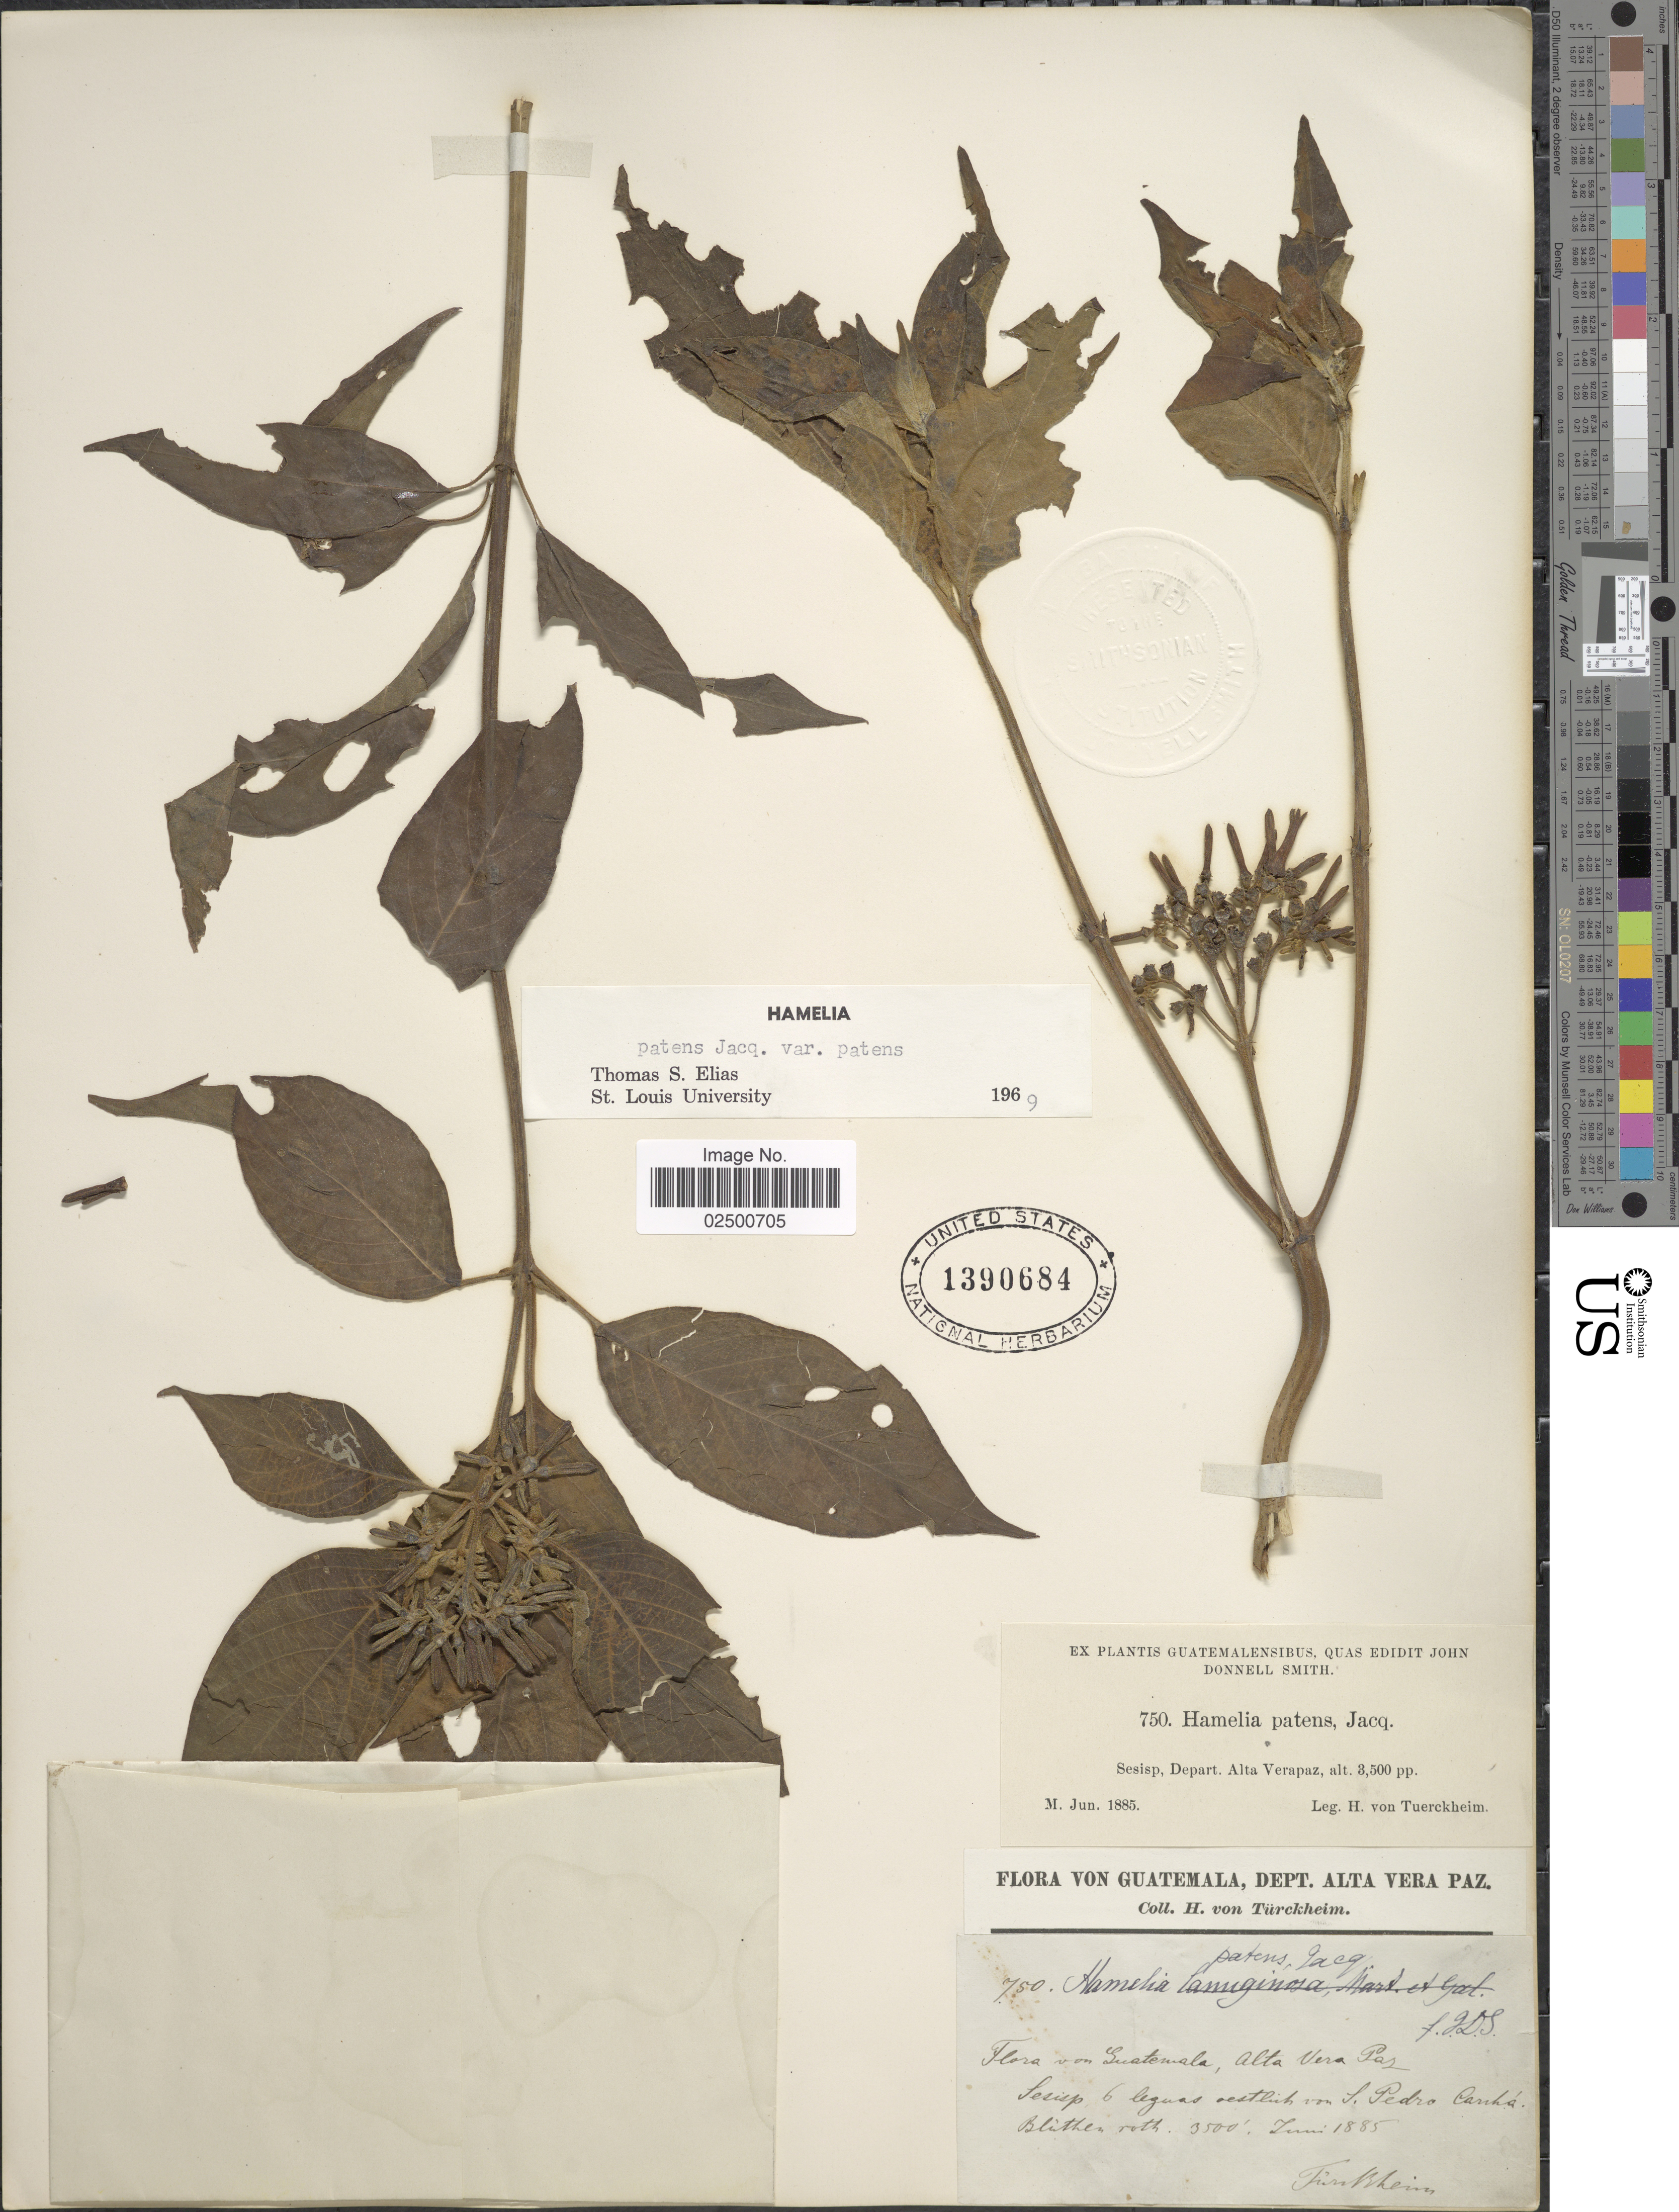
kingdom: Plantae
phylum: Tracheophyta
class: Magnoliopsida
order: Gentianales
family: Rubiaceae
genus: Hamelia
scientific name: Hamelia patens var. patens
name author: Jacq.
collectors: H. von Türckheim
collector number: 750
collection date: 1885-06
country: Guatemala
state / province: Alta Verapaz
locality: Sesisp, Depart. Alta Verapaz. 6 leguas oestlich von S. Pedro Carchá.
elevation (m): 1067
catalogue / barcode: US 1390684